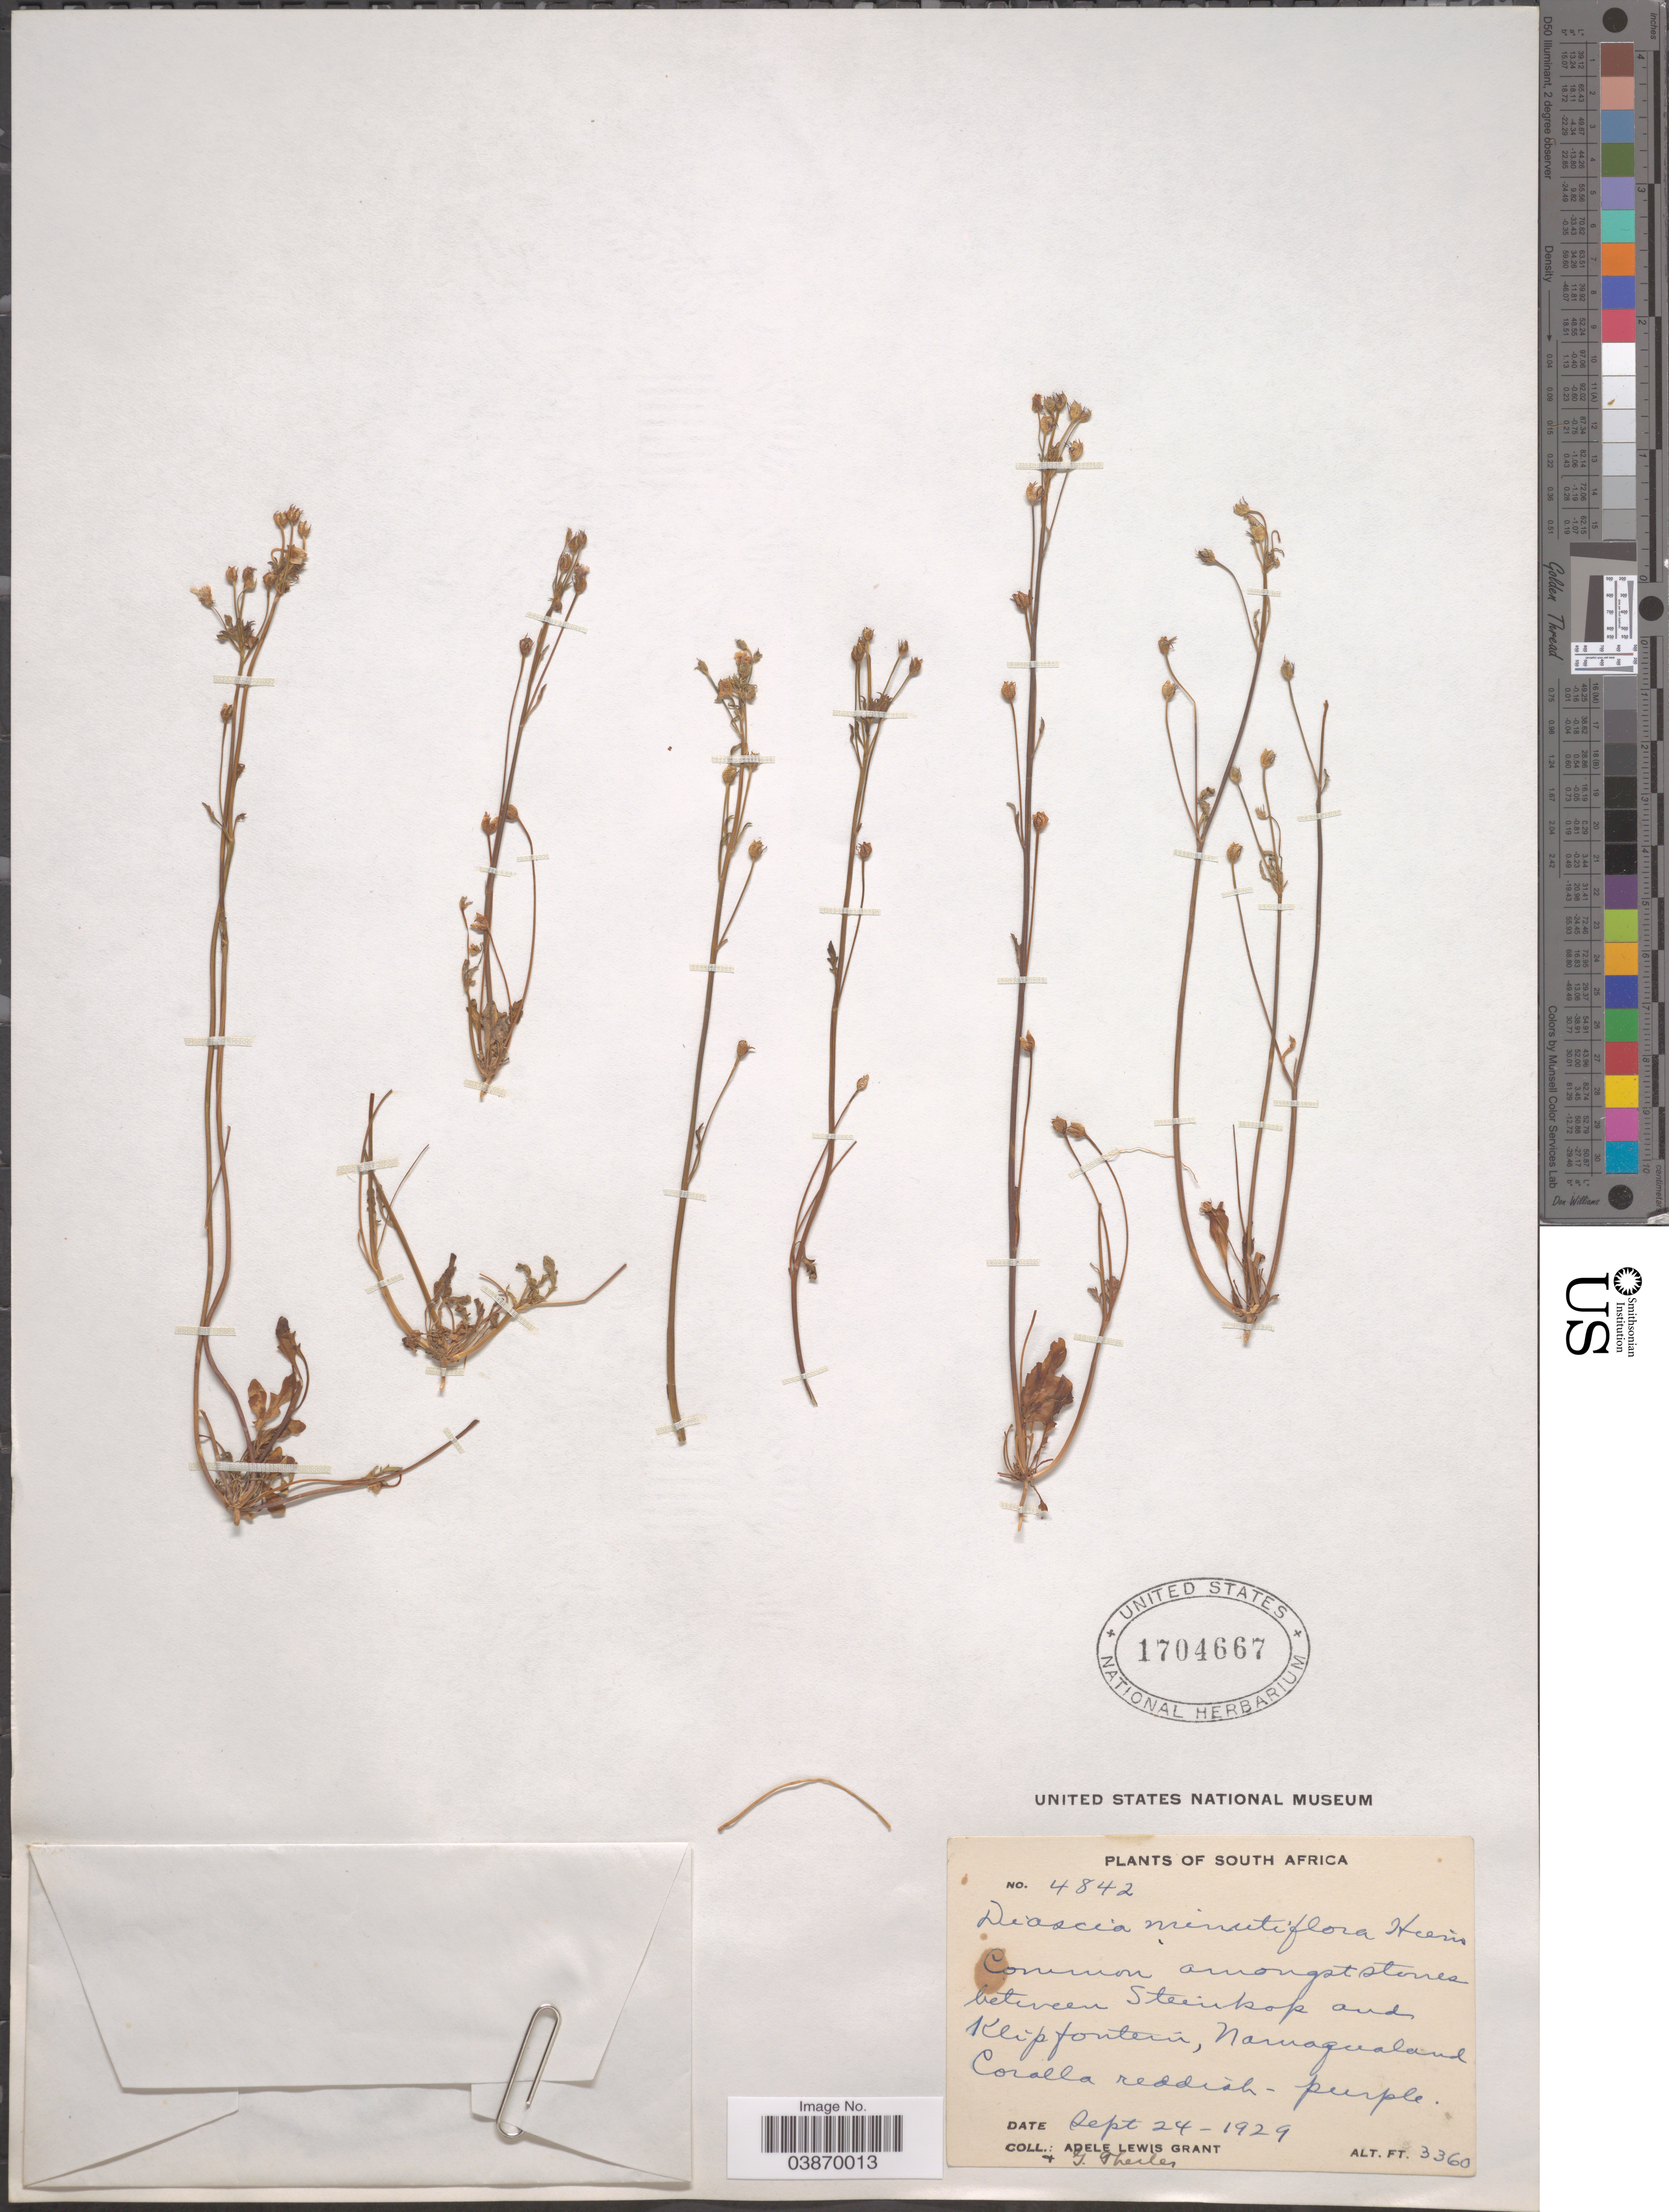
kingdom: Plantae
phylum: Tracheophyta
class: Magnoliopsida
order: Lamiales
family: Scrophulariaceae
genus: Diascia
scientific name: Diascia minutiflora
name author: Hiern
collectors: A. L. Grant & G. Theiler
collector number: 4842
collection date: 1929-09-24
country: South Africa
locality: Common amongst stones between Steinbok and Klipfontein, Namaqualand.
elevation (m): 1024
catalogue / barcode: US 1704667